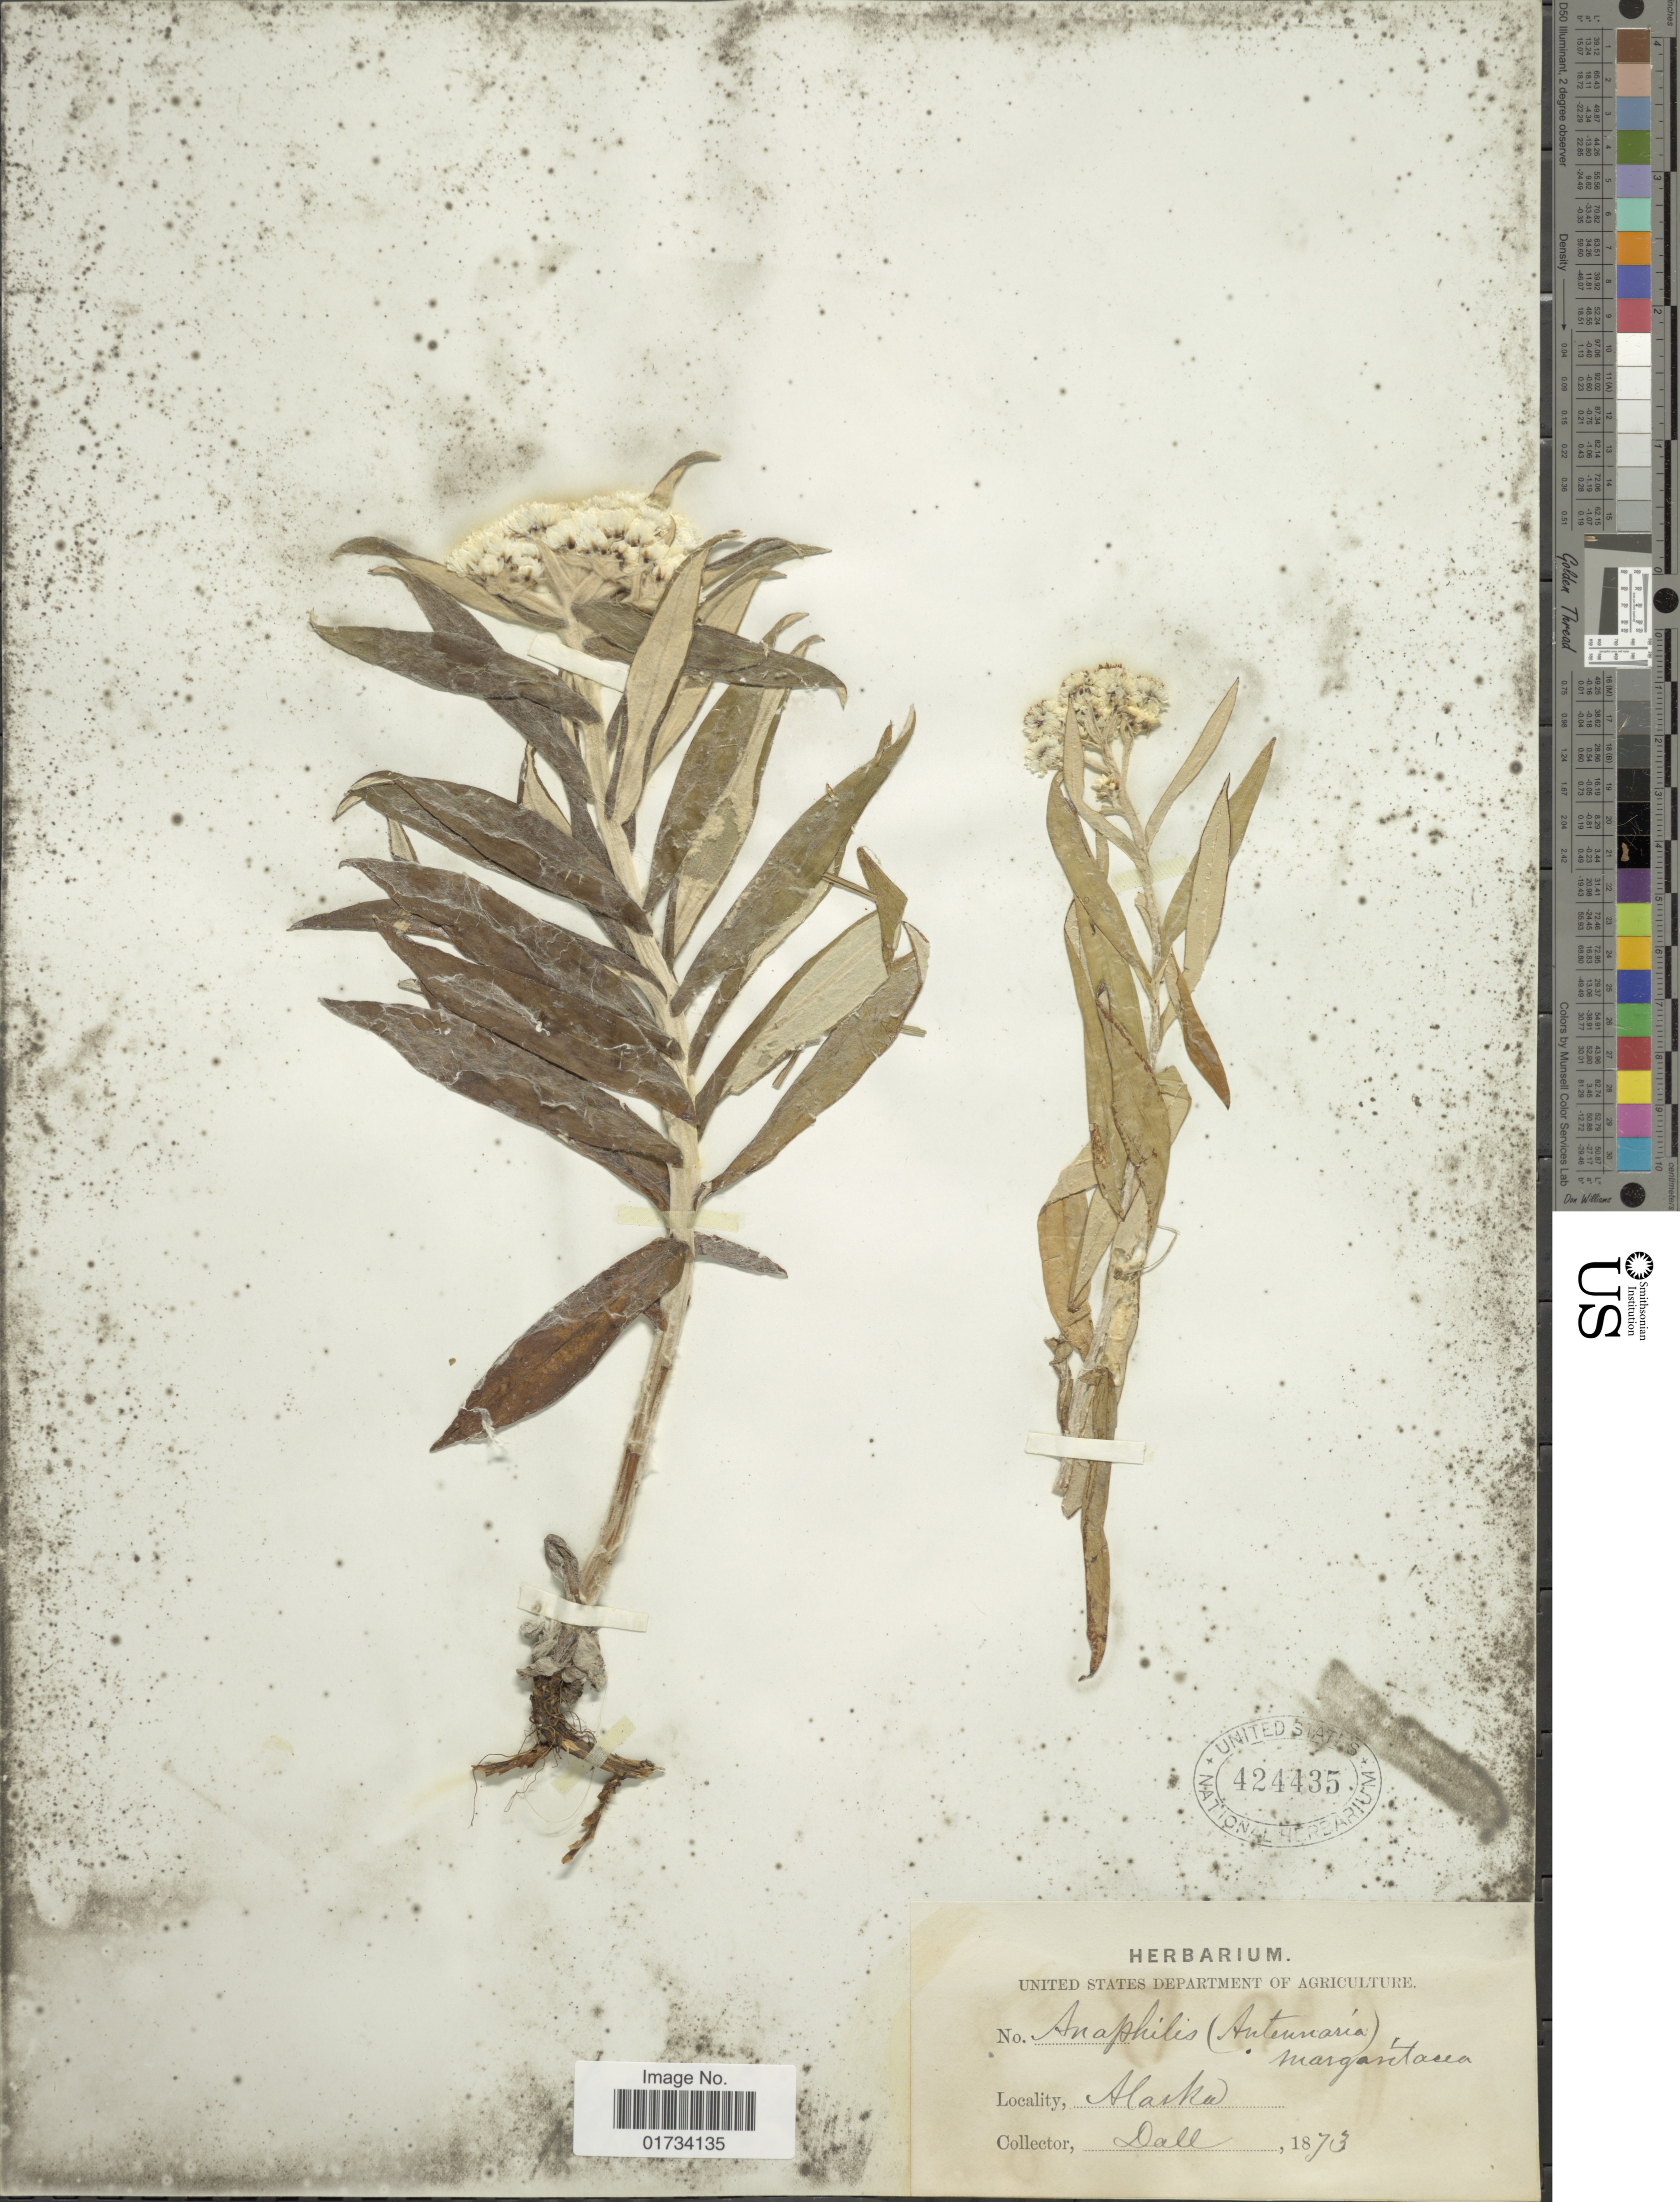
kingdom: Plantae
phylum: Tracheophyta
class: Magnoliopsida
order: Asterales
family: Asteraceae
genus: Anaphalis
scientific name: Anaphalis margaritacea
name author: (L.) Benth. & Hook. f.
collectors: -. Dall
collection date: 1873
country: United States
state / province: Alaska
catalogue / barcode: US 424435